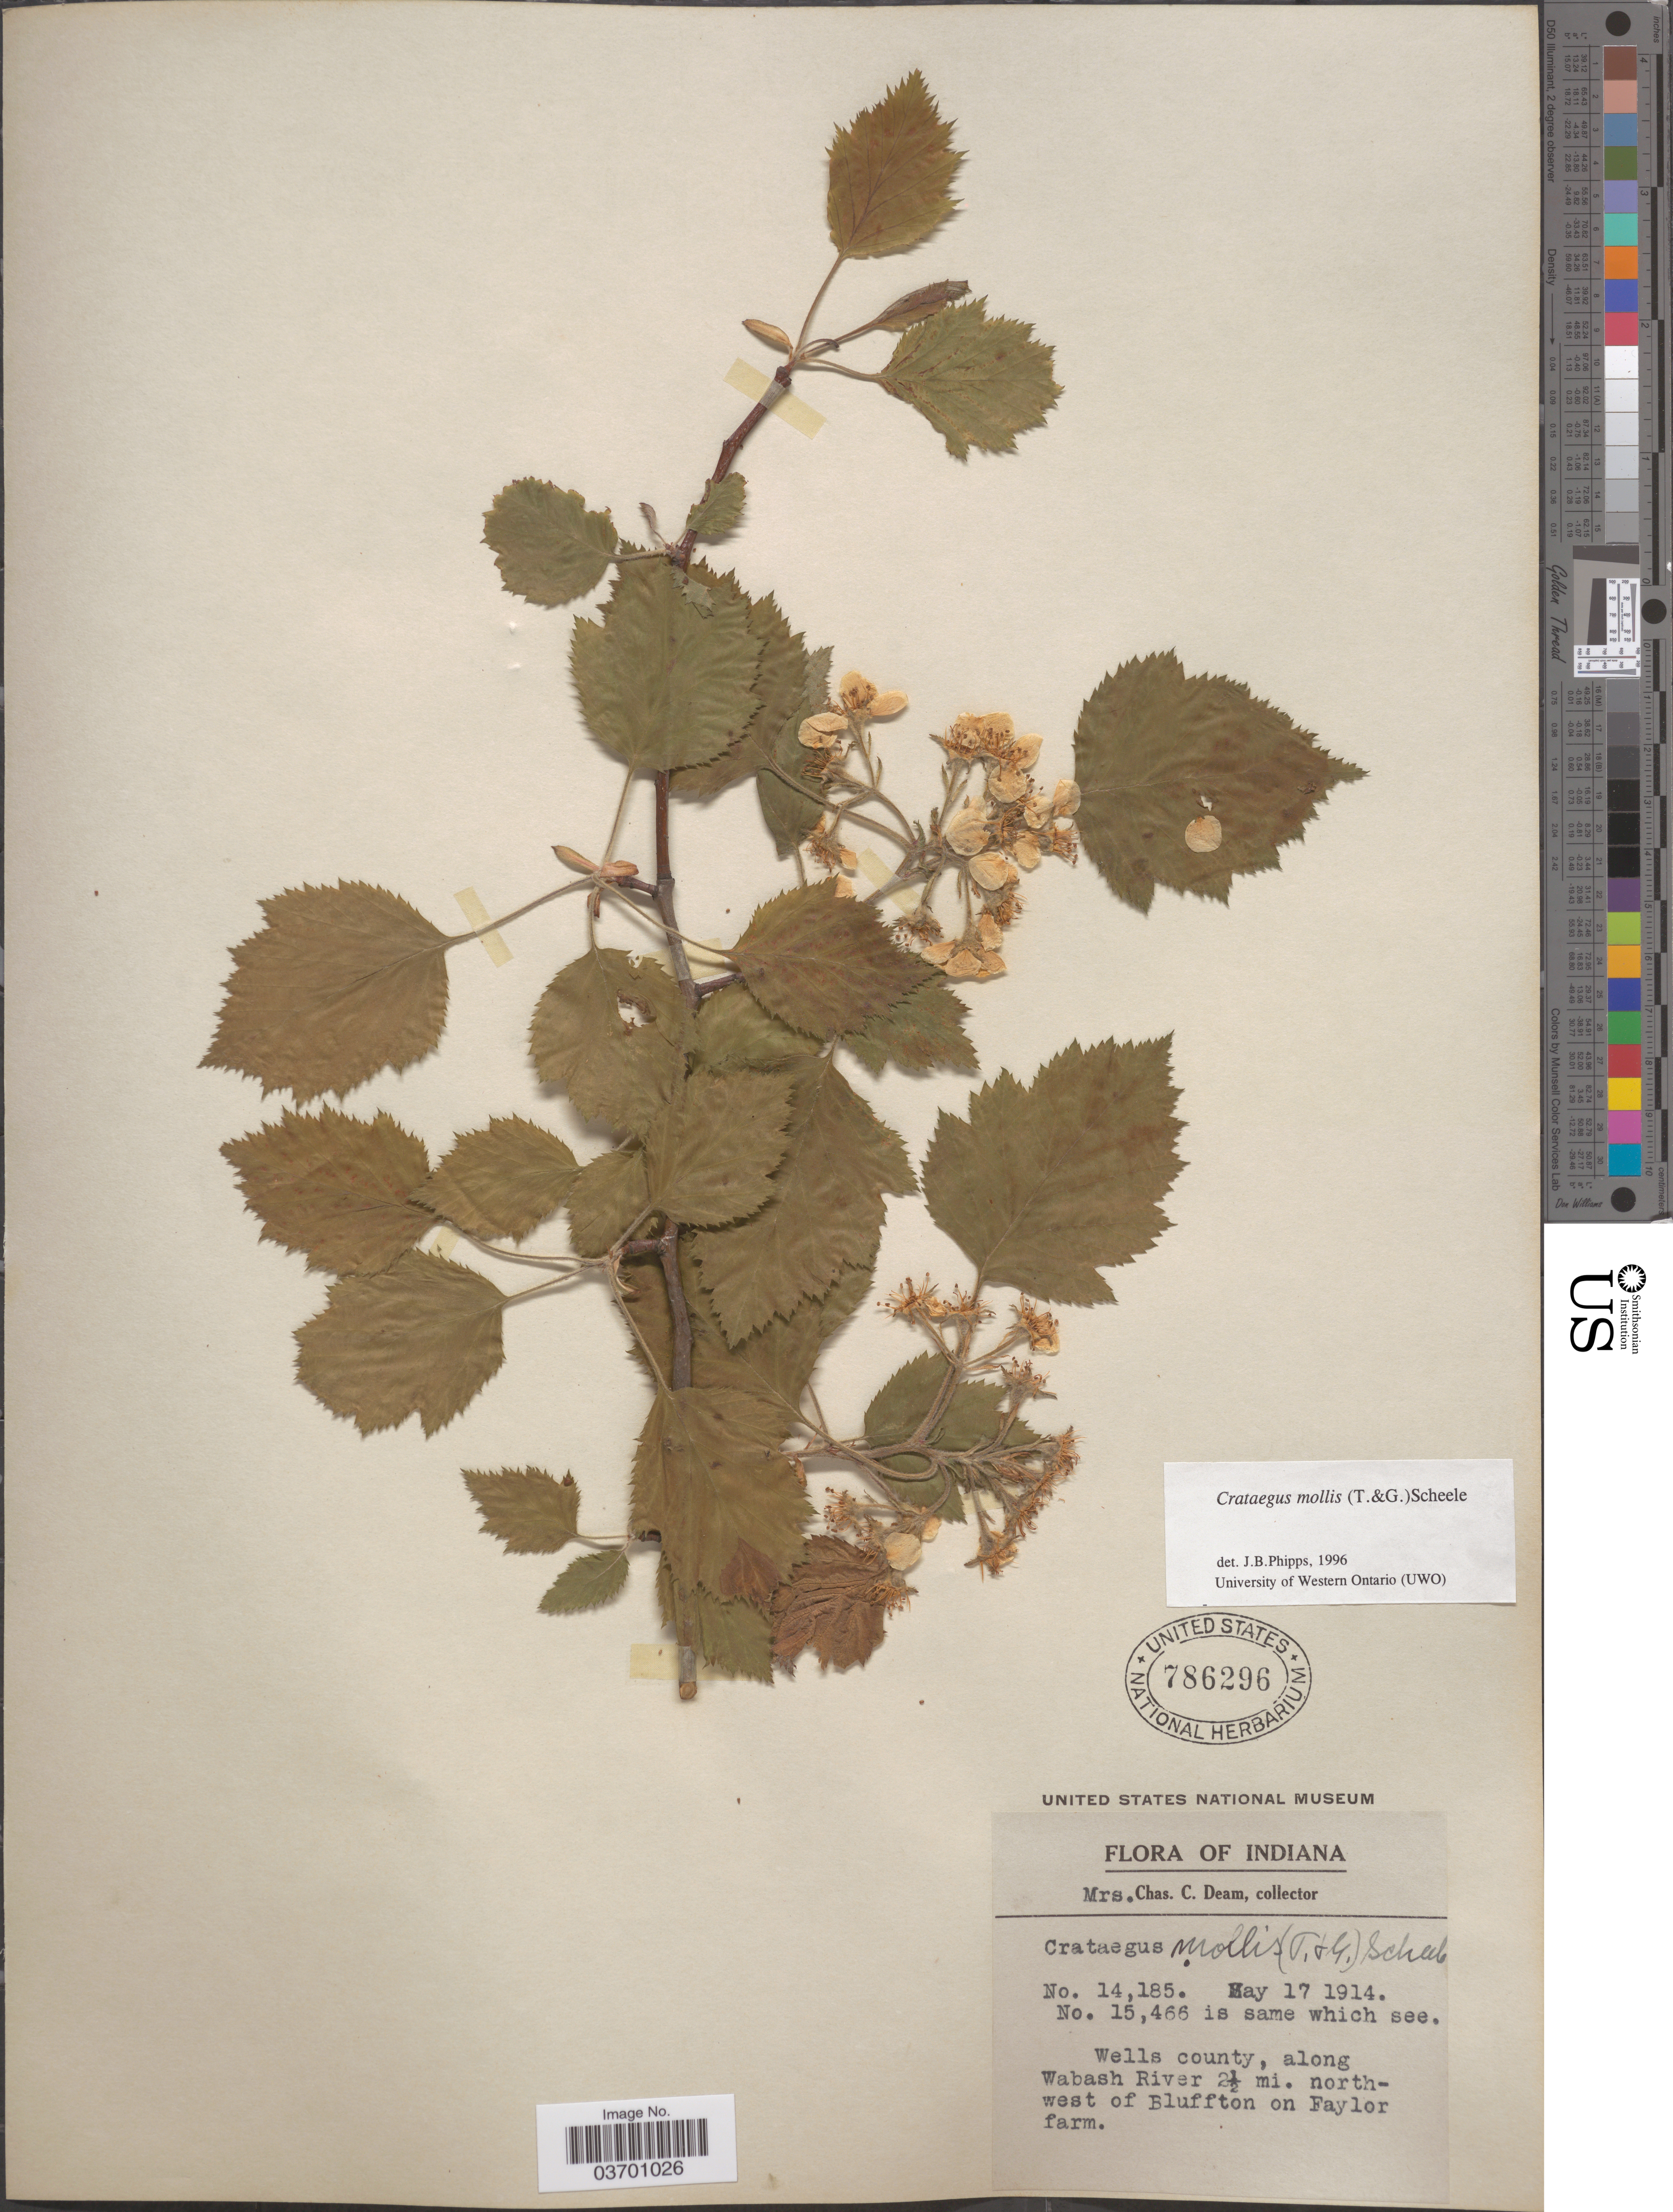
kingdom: Plantae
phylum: Tracheophyta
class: Magnoliopsida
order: Rosales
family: Rosaceae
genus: Crataegus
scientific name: Crataegus mollis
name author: (Torr. & A. Gray) Scheele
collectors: C. Deam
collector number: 14185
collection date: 1914-05-17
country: United States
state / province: Indiana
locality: Wells county, along Wabash River 2½ mi. northwest of Bluffton on Faylor farm.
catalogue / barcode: US 786296